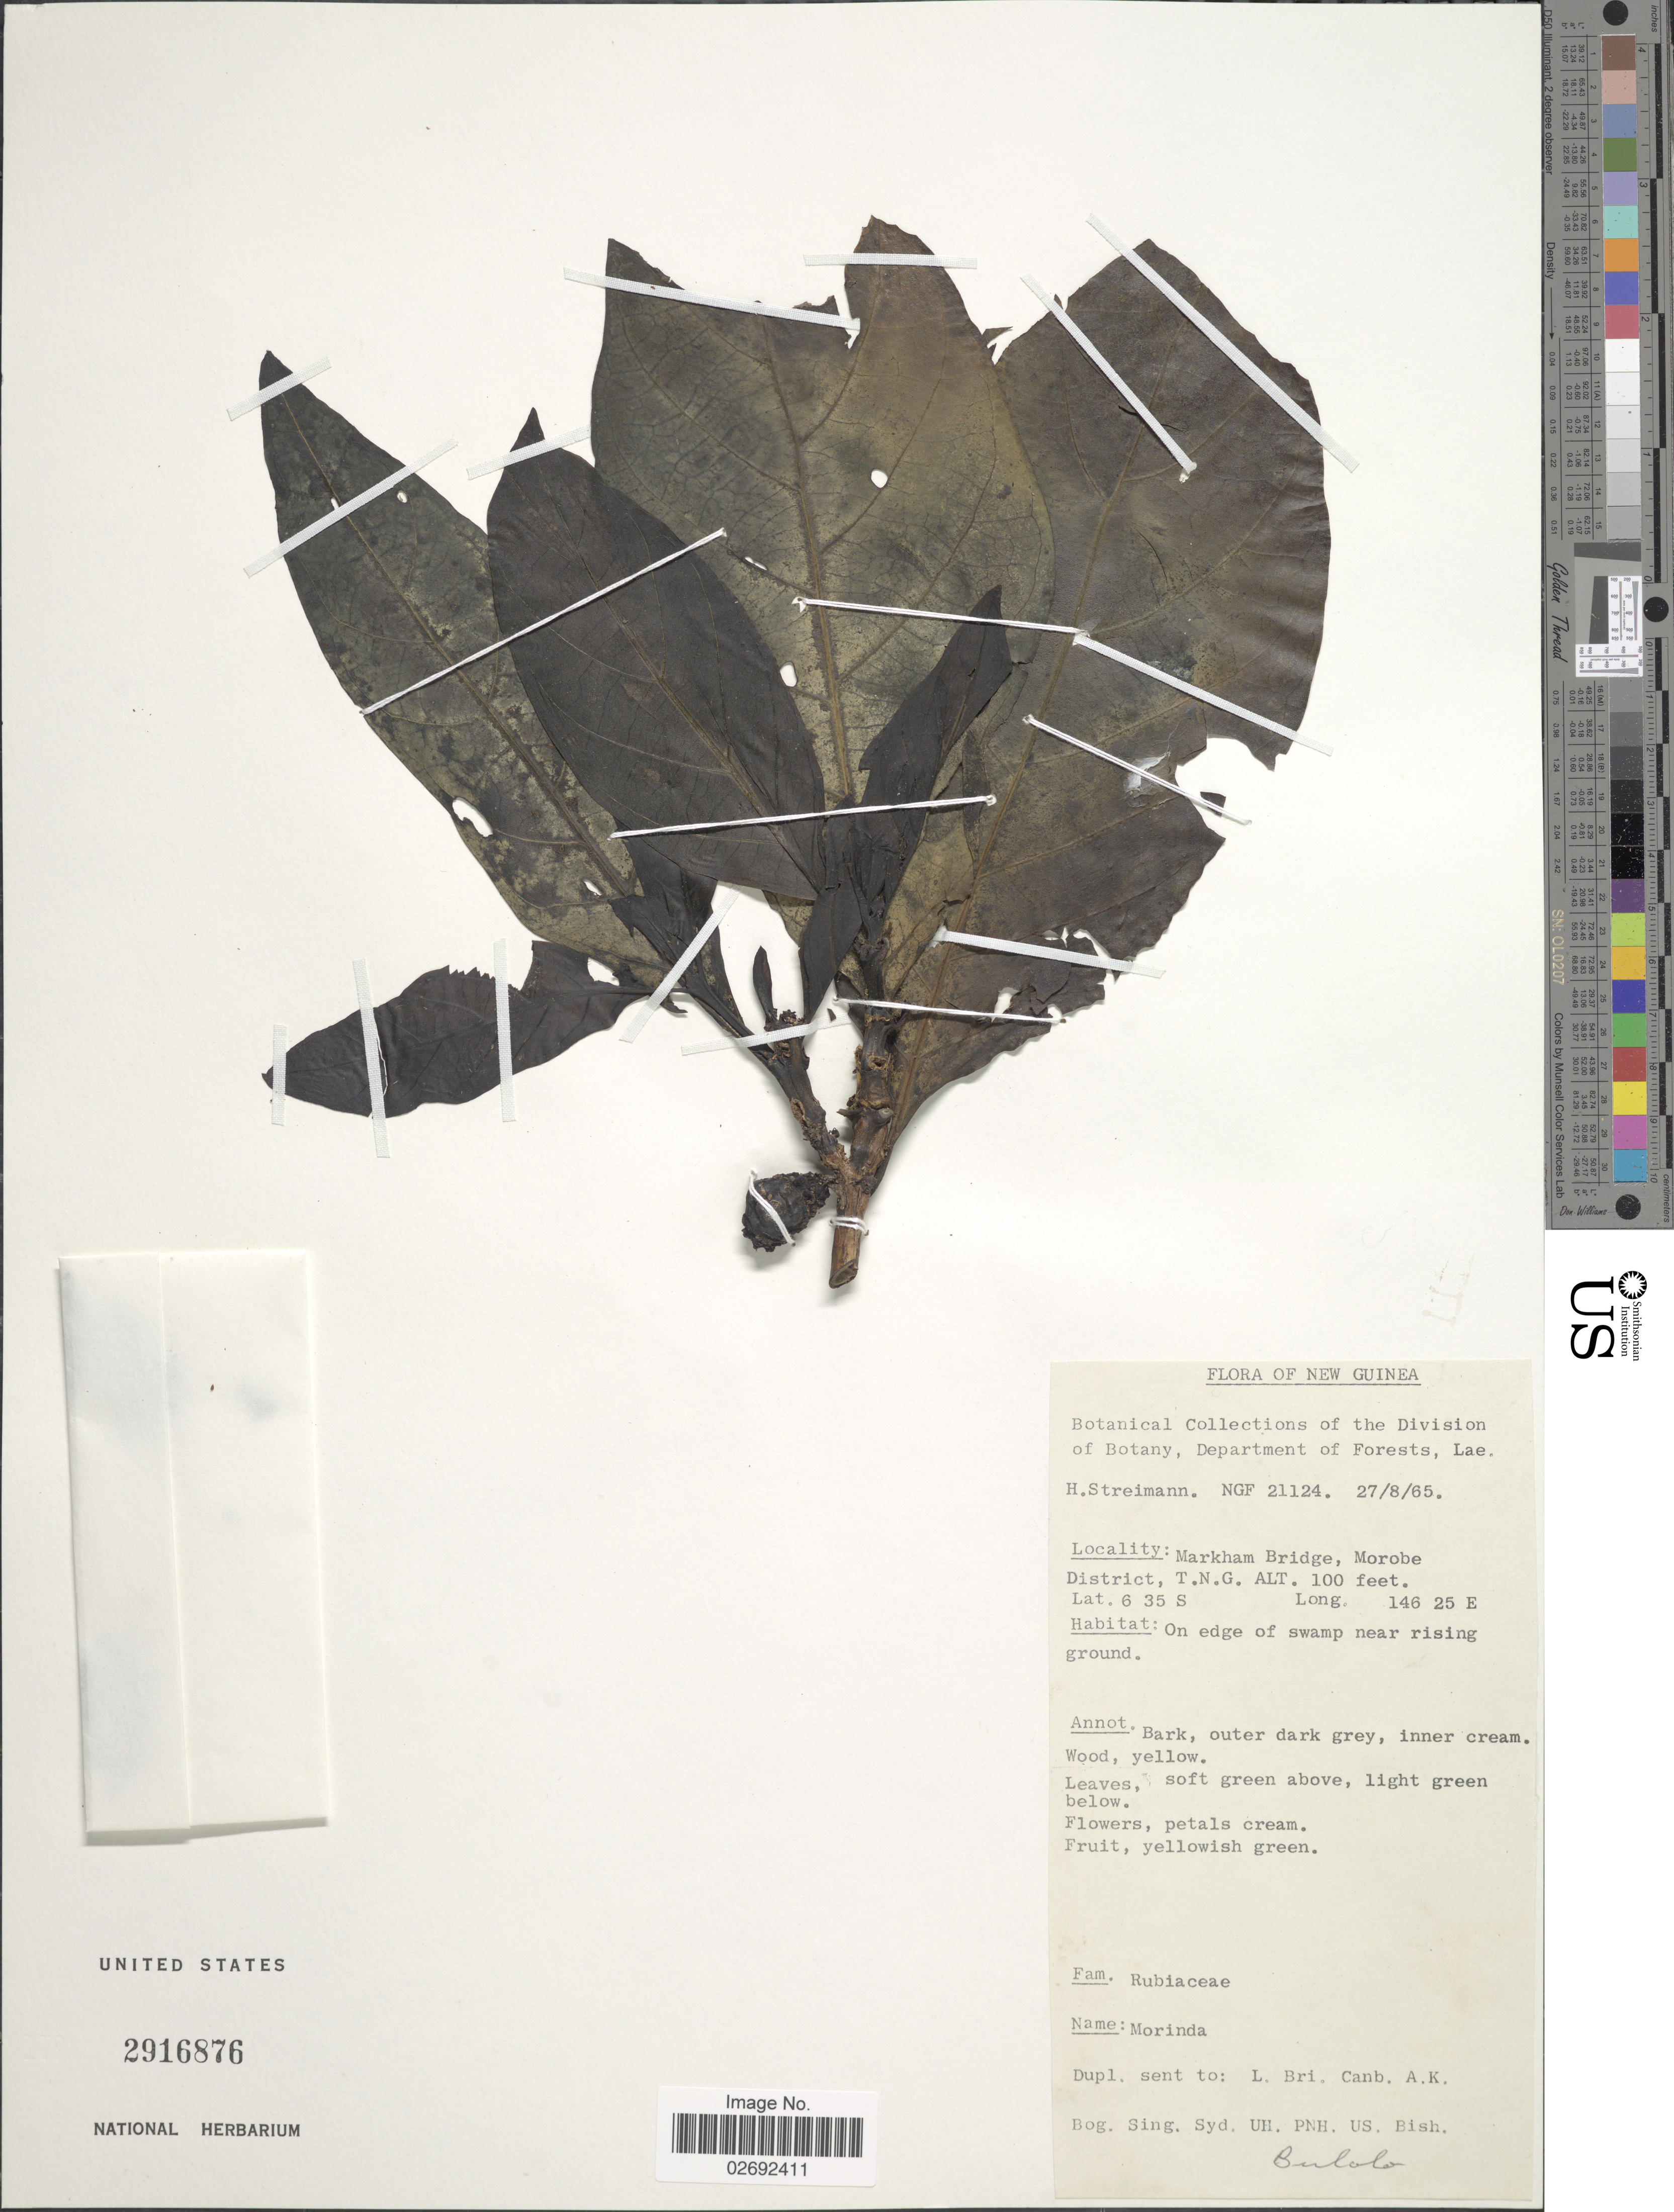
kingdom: Plantae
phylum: Tracheophyta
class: Magnoliopsida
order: Gentianales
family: Rubiaceae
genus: Morinda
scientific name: Morinda sp.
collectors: H. Streimann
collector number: NGF 21124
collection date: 1965-08-27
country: Papua New Guinea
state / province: Morobe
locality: New Guinea. Markham Bridge, Morobe District, T.N.G.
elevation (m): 30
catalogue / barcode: US 2916876